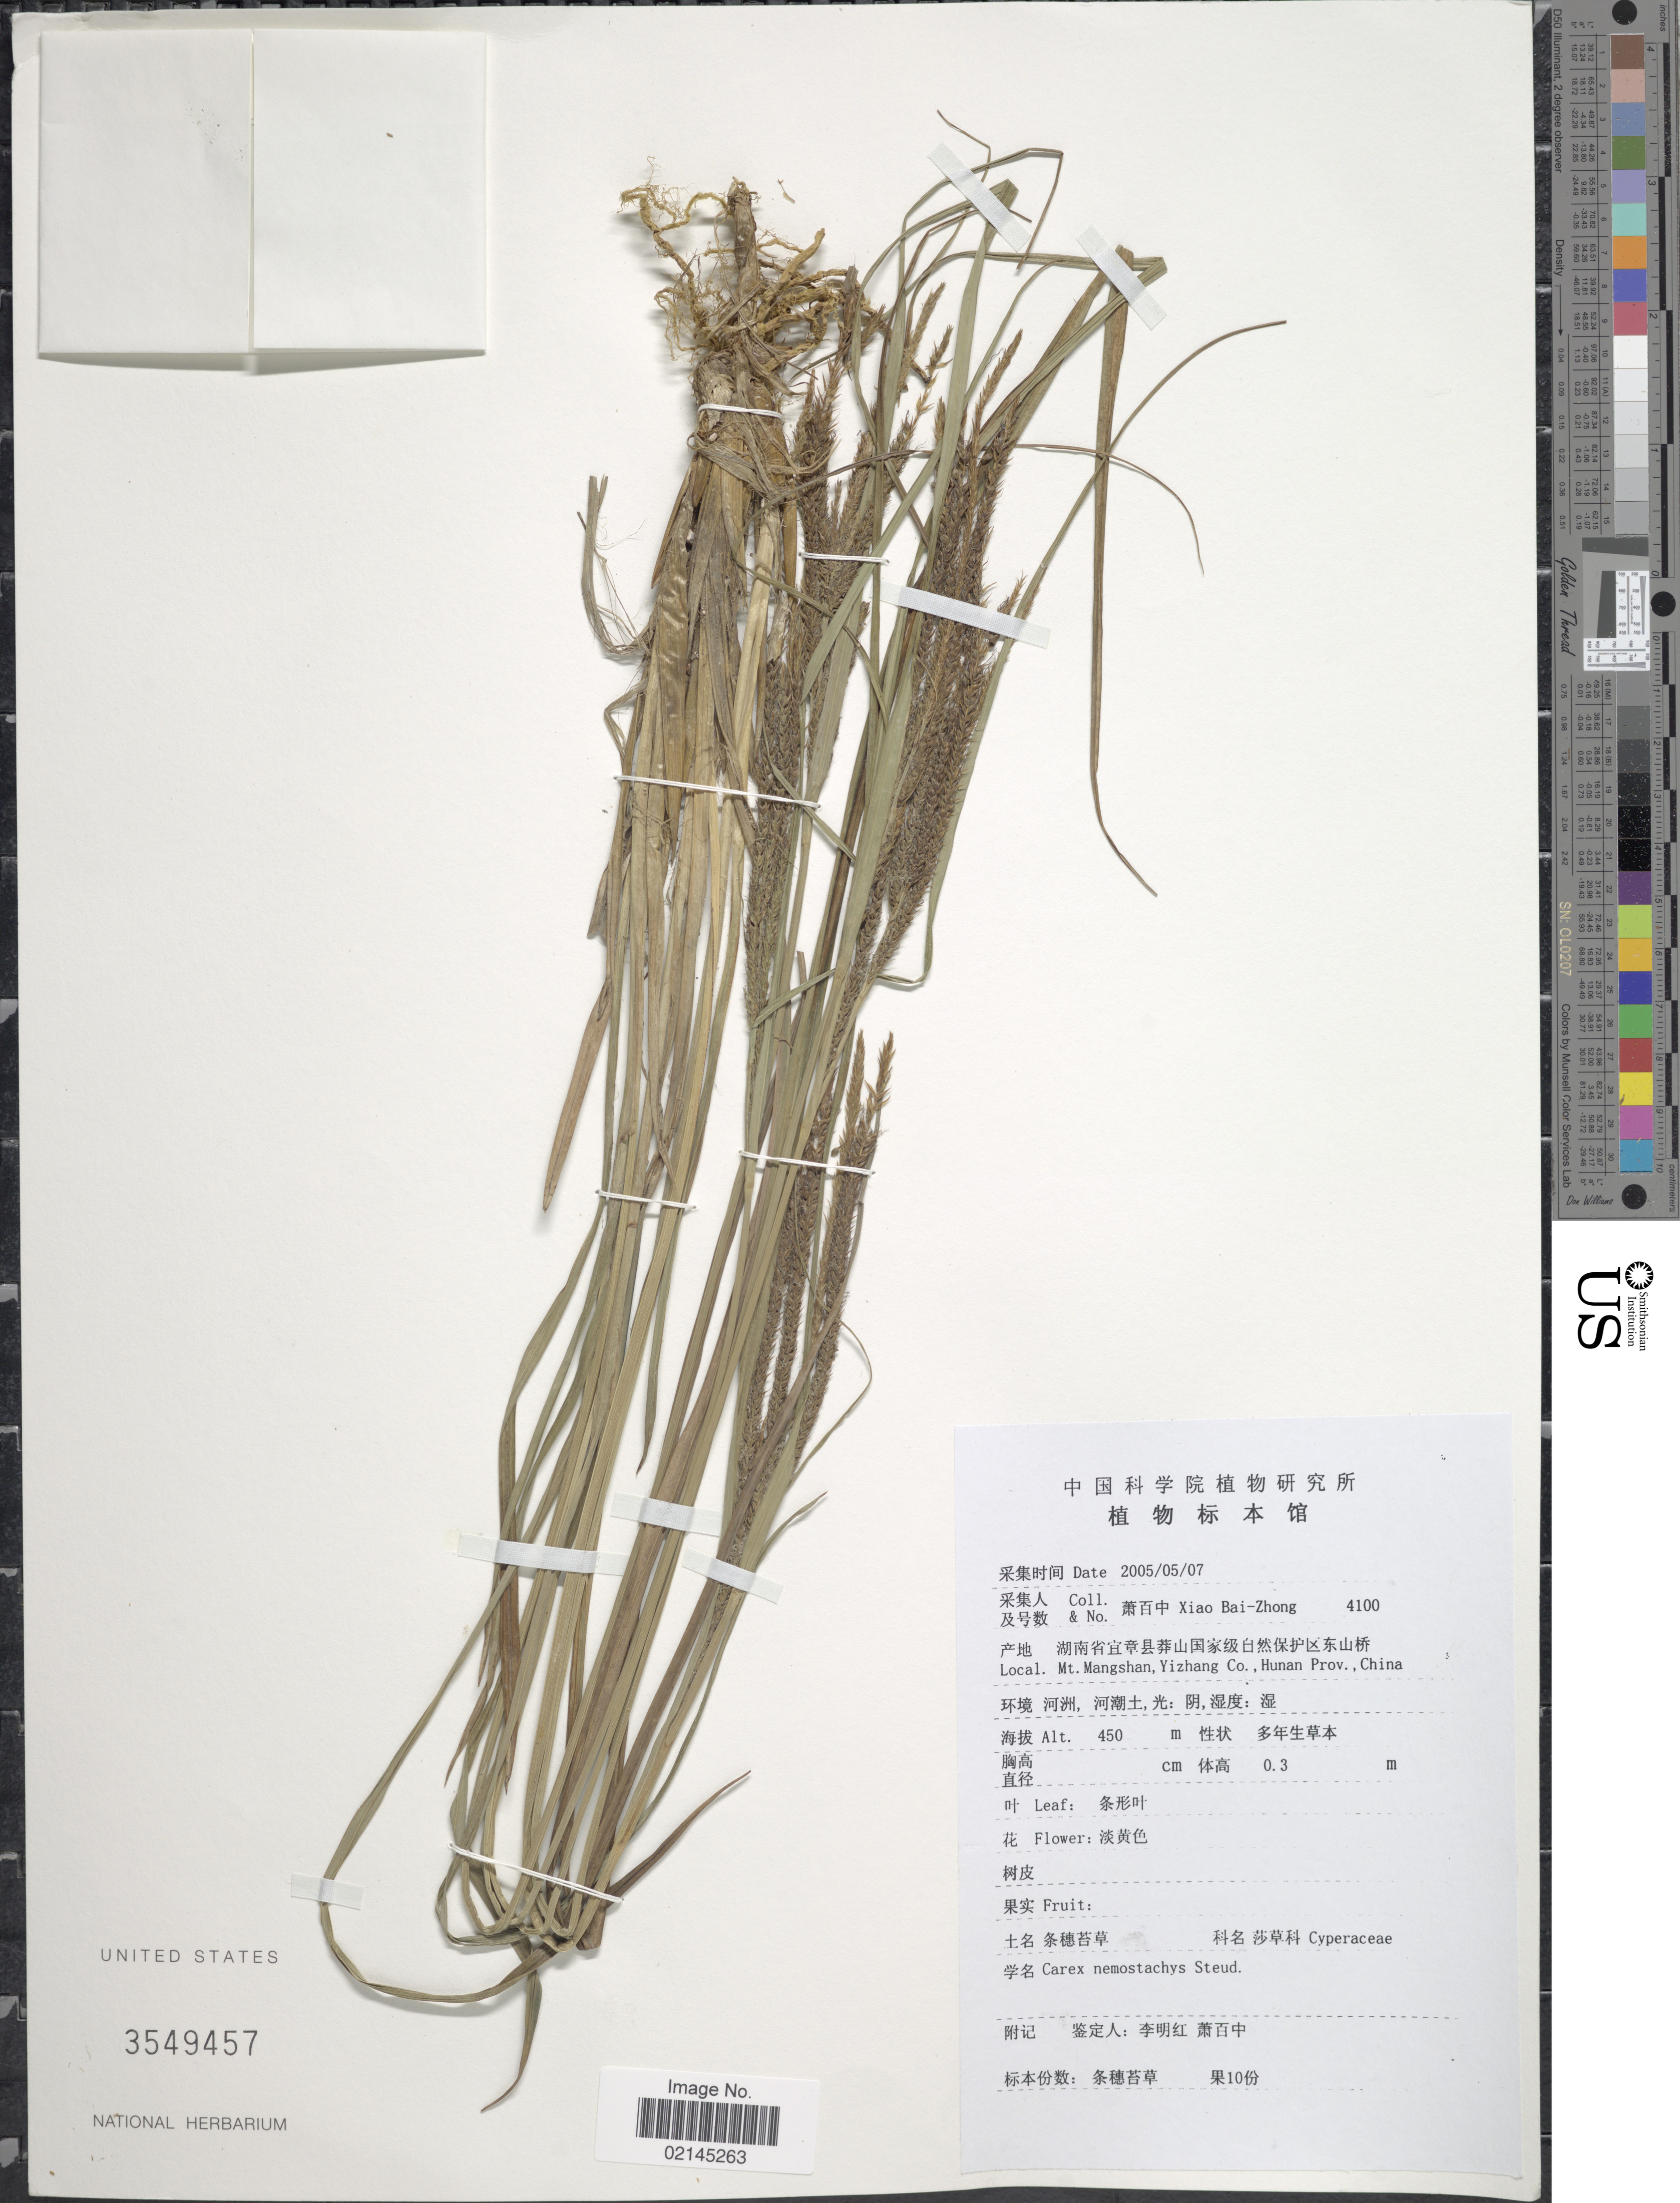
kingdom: Plantae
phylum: Tracheophyta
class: Liliopsida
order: Poales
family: Cyperaceae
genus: Carex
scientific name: Carex nemostachys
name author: Steud.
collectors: B. Z. Xiao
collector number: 4100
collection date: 2005-05-07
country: China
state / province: Hunan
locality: Mt. Mangshan, Yizhang Co.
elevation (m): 450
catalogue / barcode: US 3549457